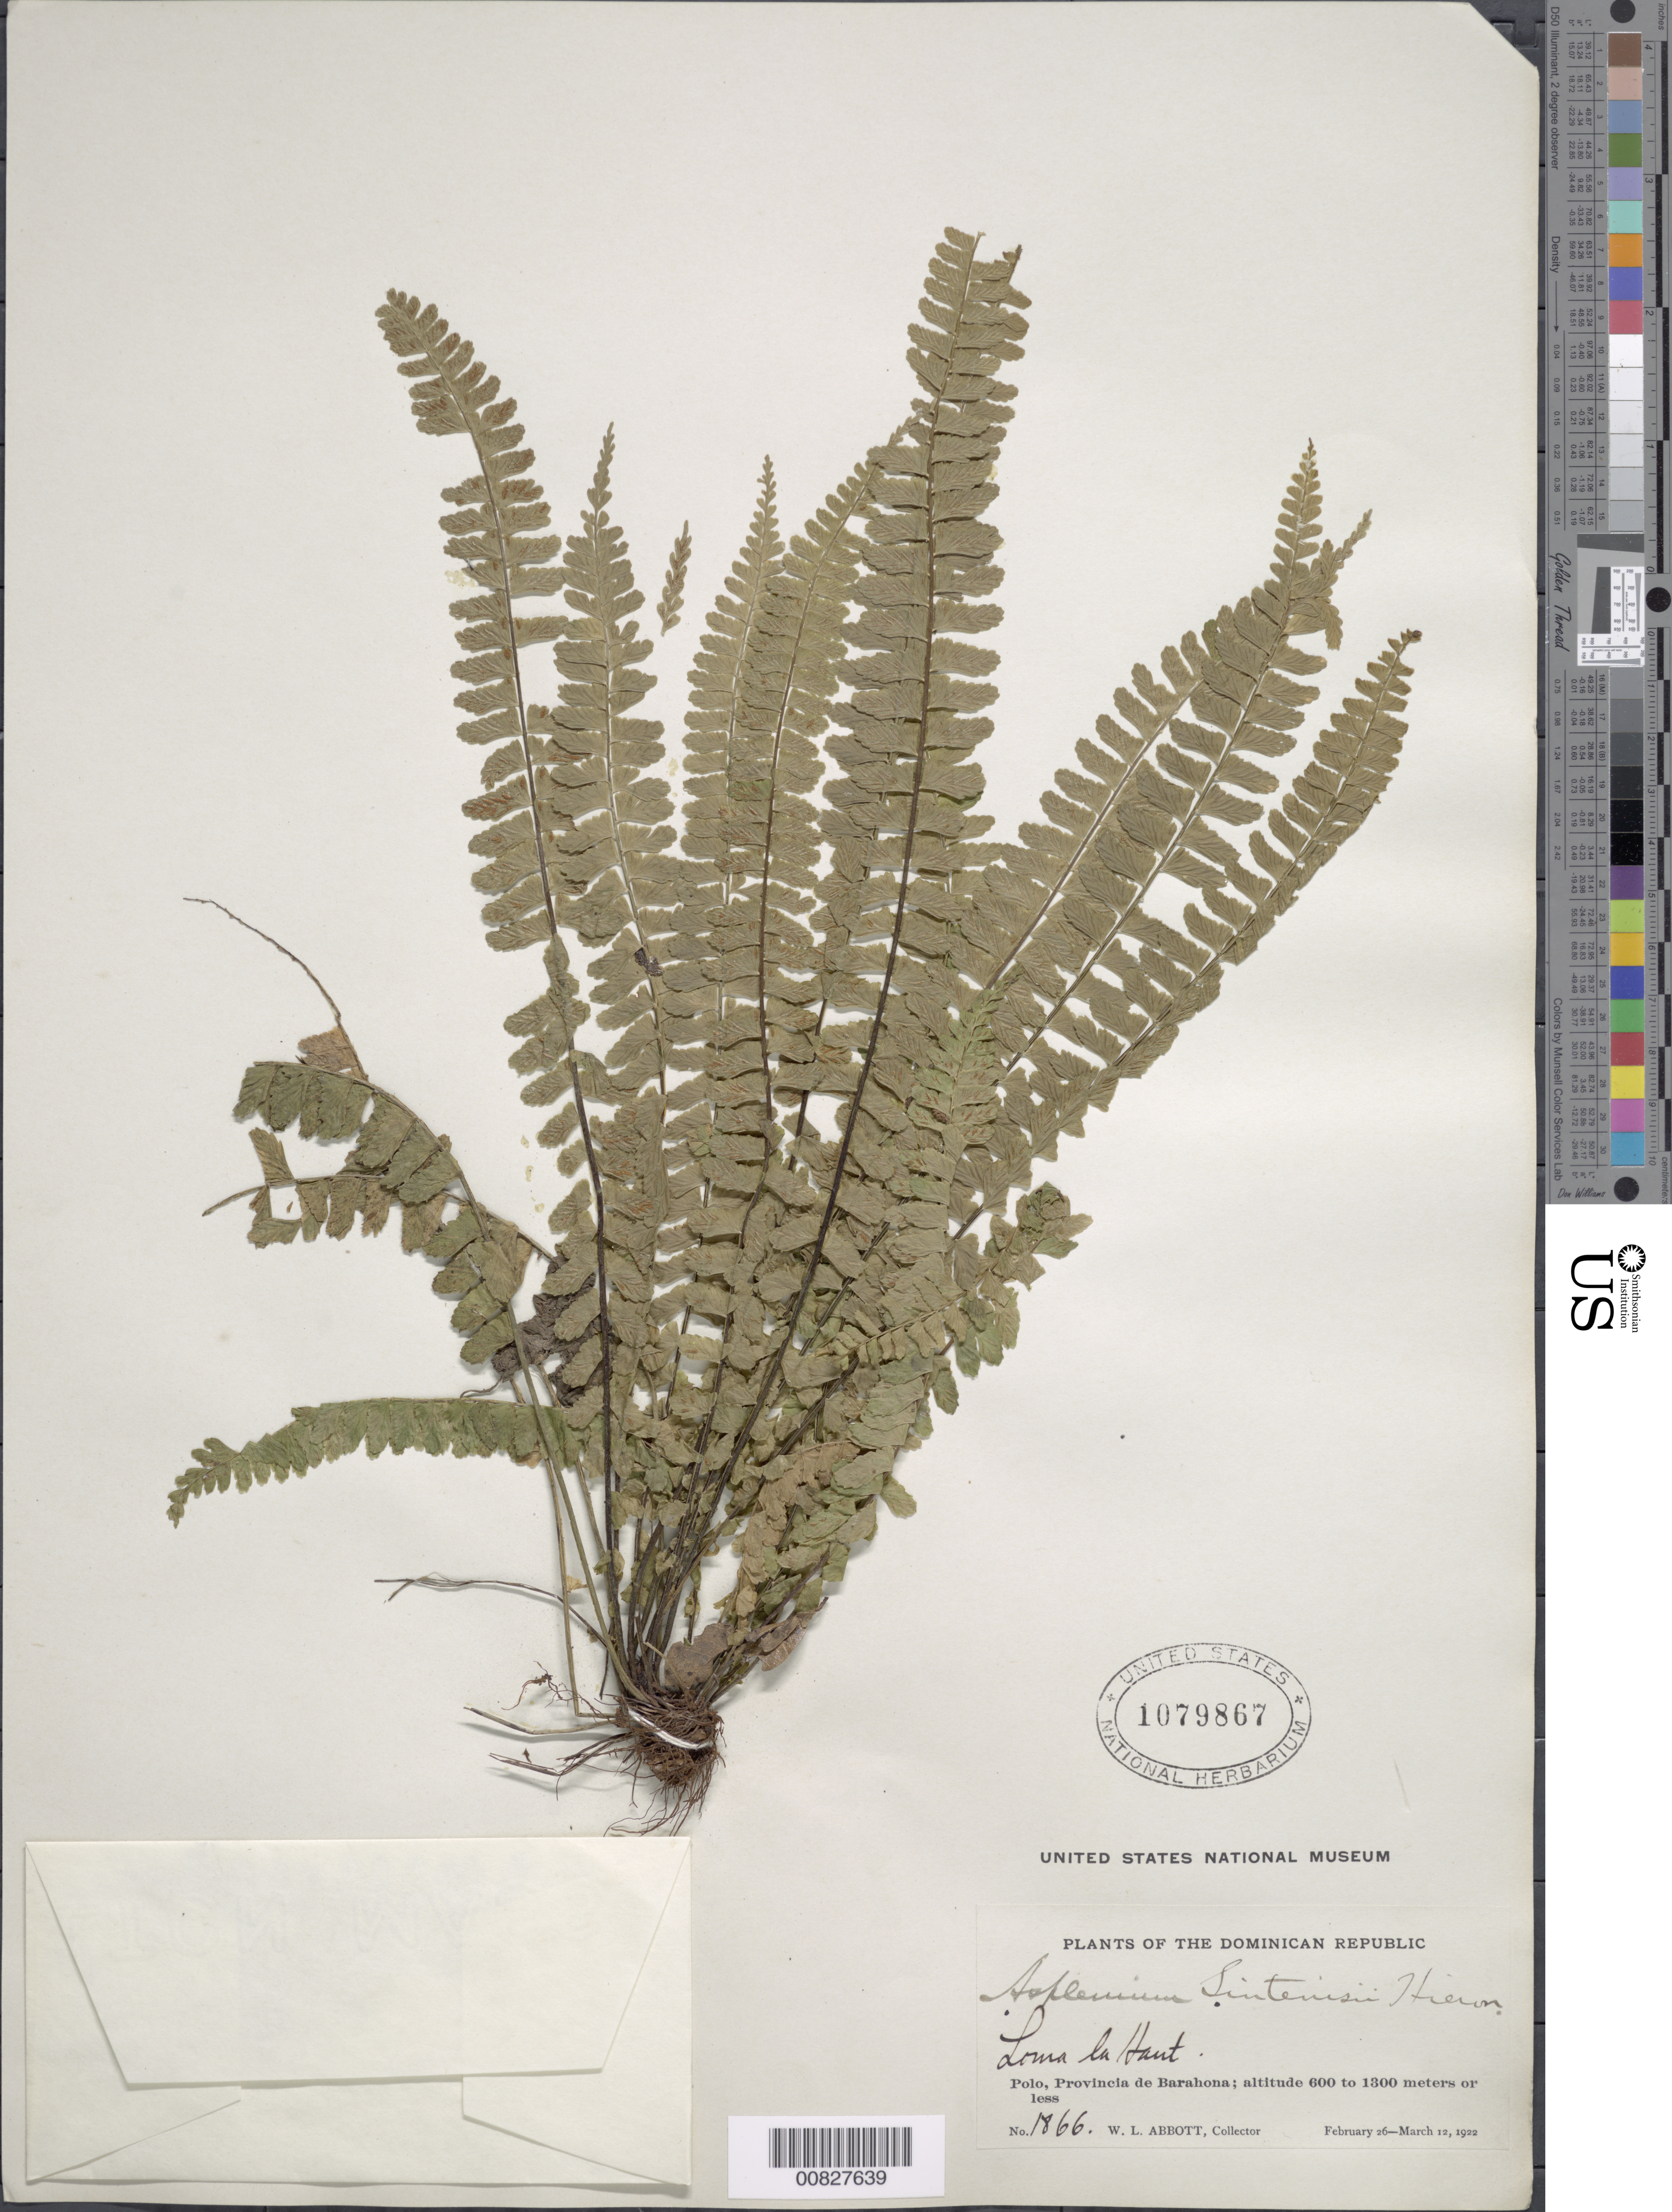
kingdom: Plantae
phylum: Tracheophyta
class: Polypodiopsida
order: Polypodiales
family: Aspleniaceae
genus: Asplenium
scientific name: Asplenium rhomboidale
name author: Desv.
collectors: W. L. Abbott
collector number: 1866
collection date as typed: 26 Feb 1922 to 12 Mar 1922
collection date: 1922-02-26/1922-03-12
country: Dominican Republic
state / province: Barahona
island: Hispaniola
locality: Polo, Loma la haut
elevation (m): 600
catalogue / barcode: US 1079867